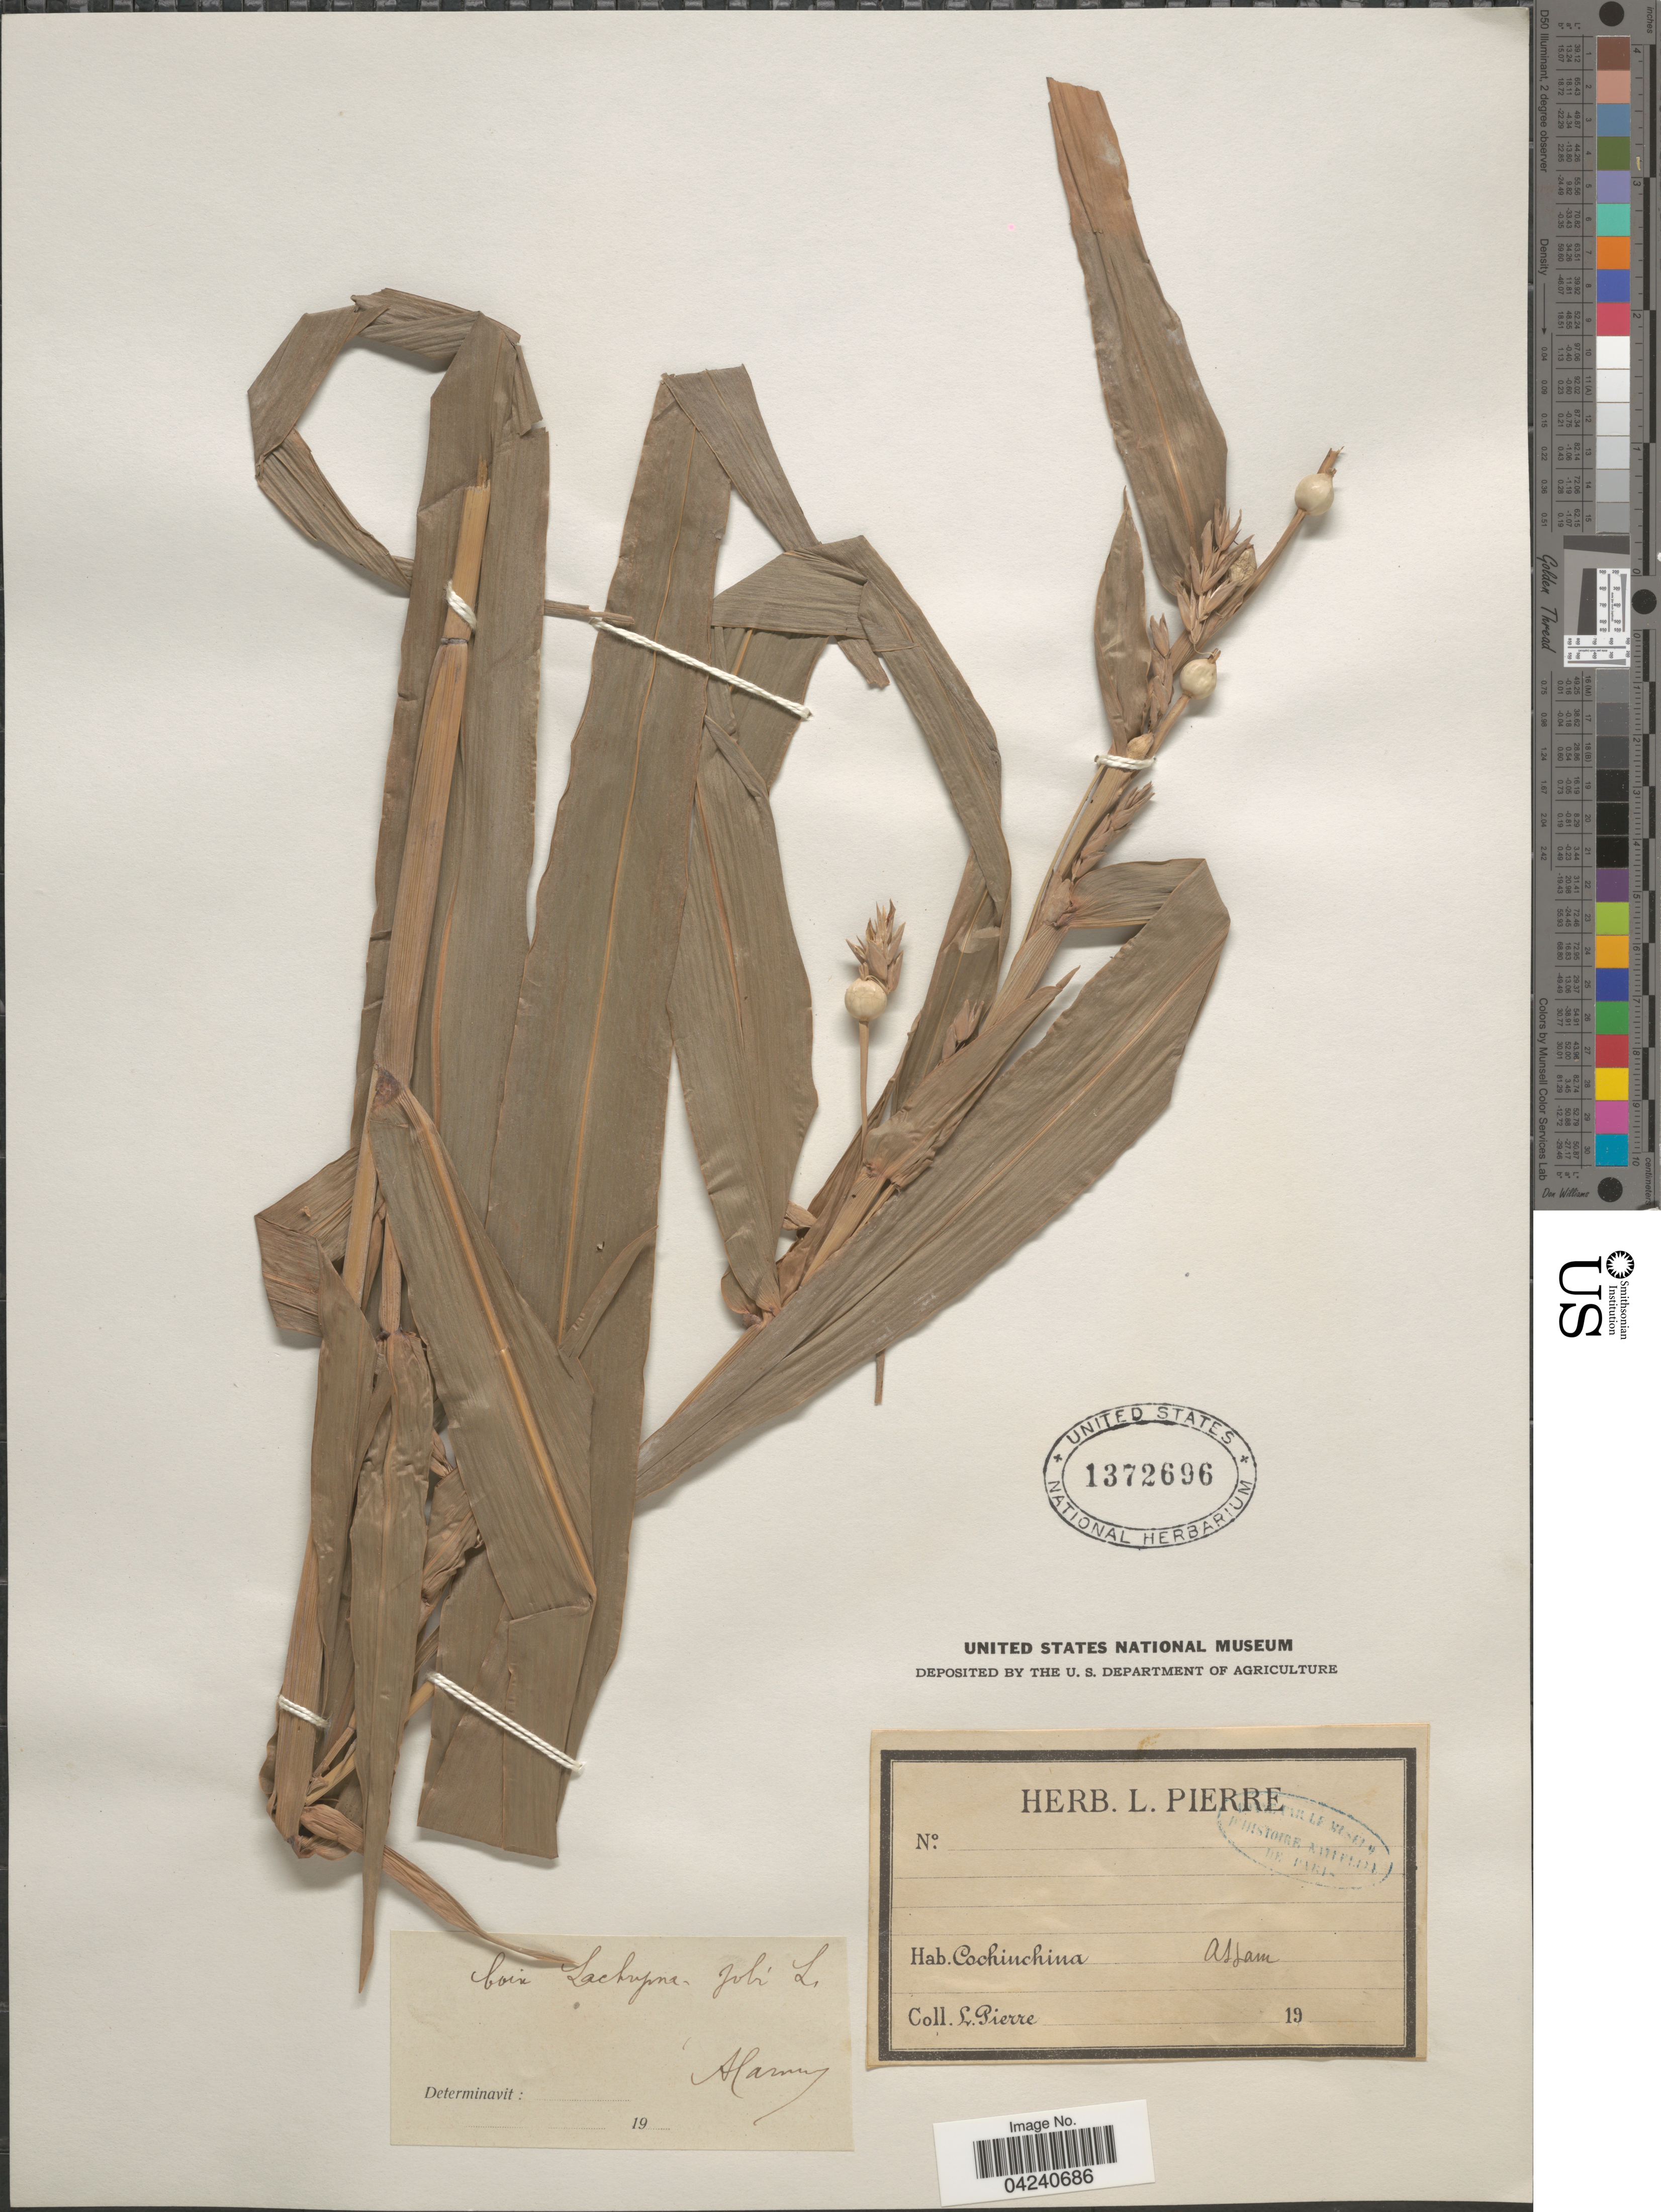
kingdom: Plantae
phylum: Tracheophyta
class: Liliopsida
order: Poales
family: Poaceae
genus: Coix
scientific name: Coix lacryma-jobi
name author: L.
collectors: L. Pierre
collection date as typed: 19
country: India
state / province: Assam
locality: Cochinchina.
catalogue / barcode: US 1372696